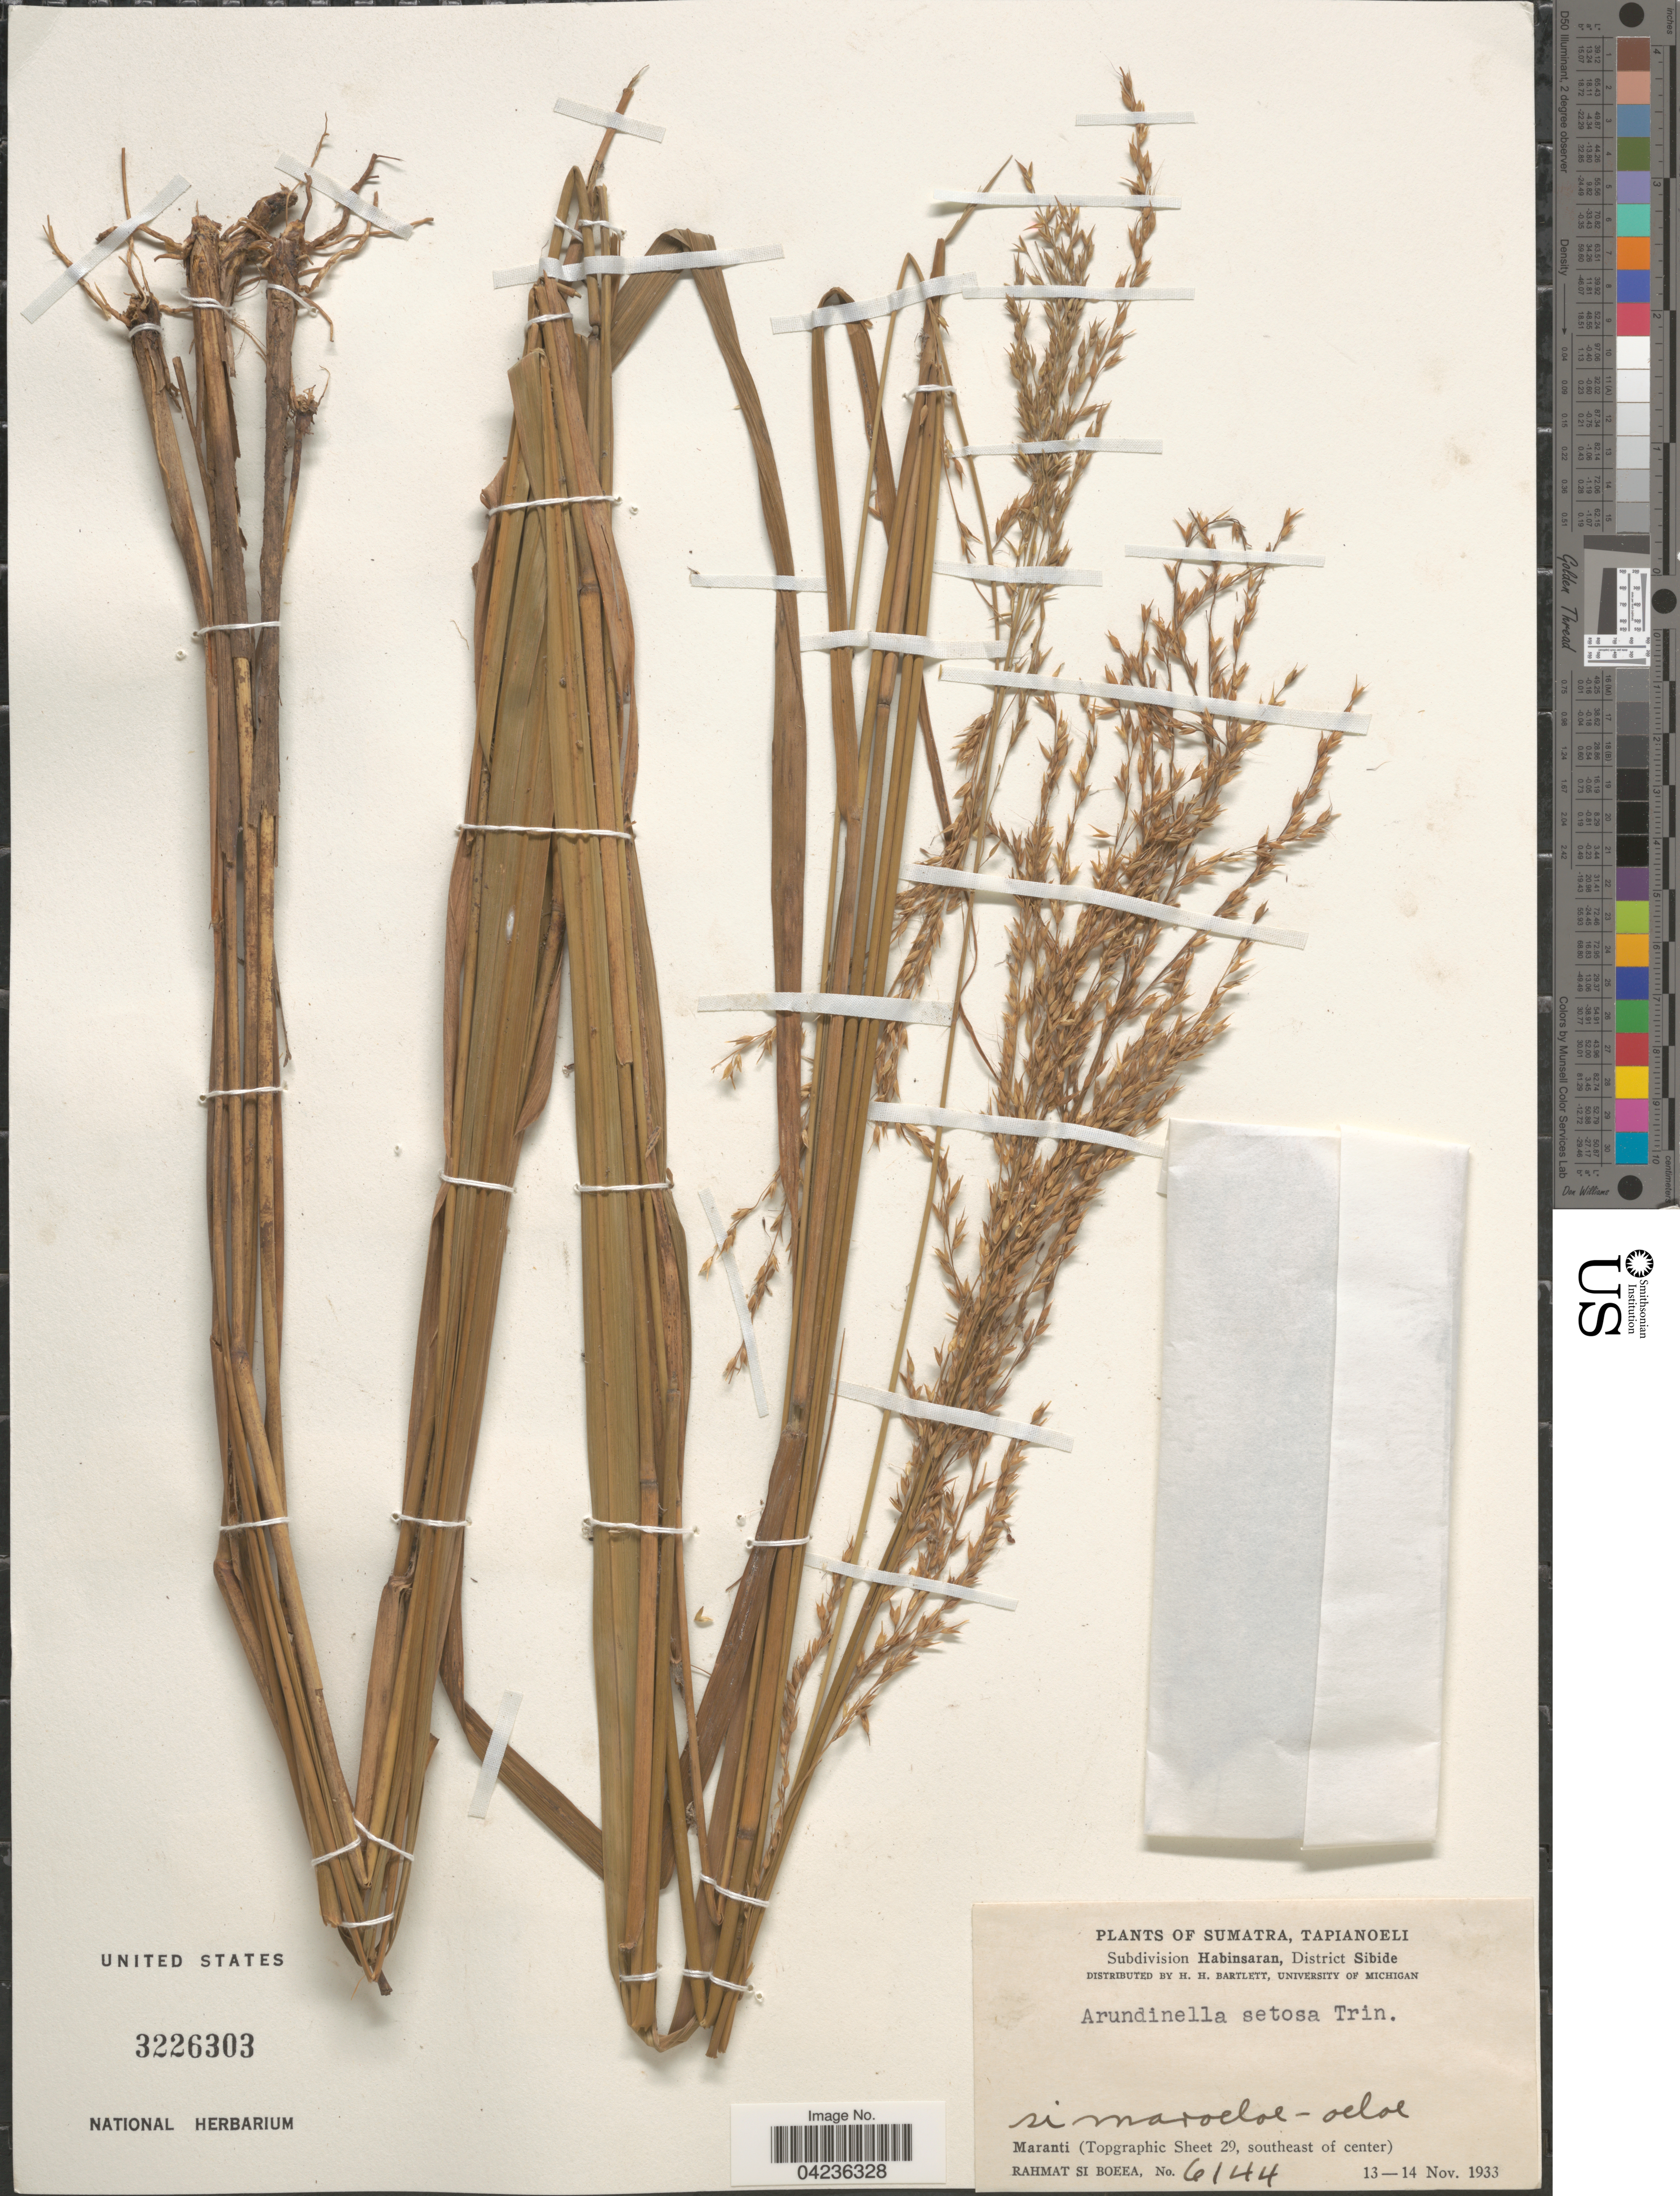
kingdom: Plantae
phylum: Tracheophyta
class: Liliopsida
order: Poales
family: Poaceae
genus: Arundinella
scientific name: Arundinella setosa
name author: Trin.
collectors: Rahmat Si Boeea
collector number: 6144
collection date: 1933-11-13/1933-11-14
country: Indonesia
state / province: Sumatra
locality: Tapianoeli. Subdivision Habinsaran, District Sibide. Maranti (Topgraphic Sheet 29, southeast of center).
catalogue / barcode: US 3226303